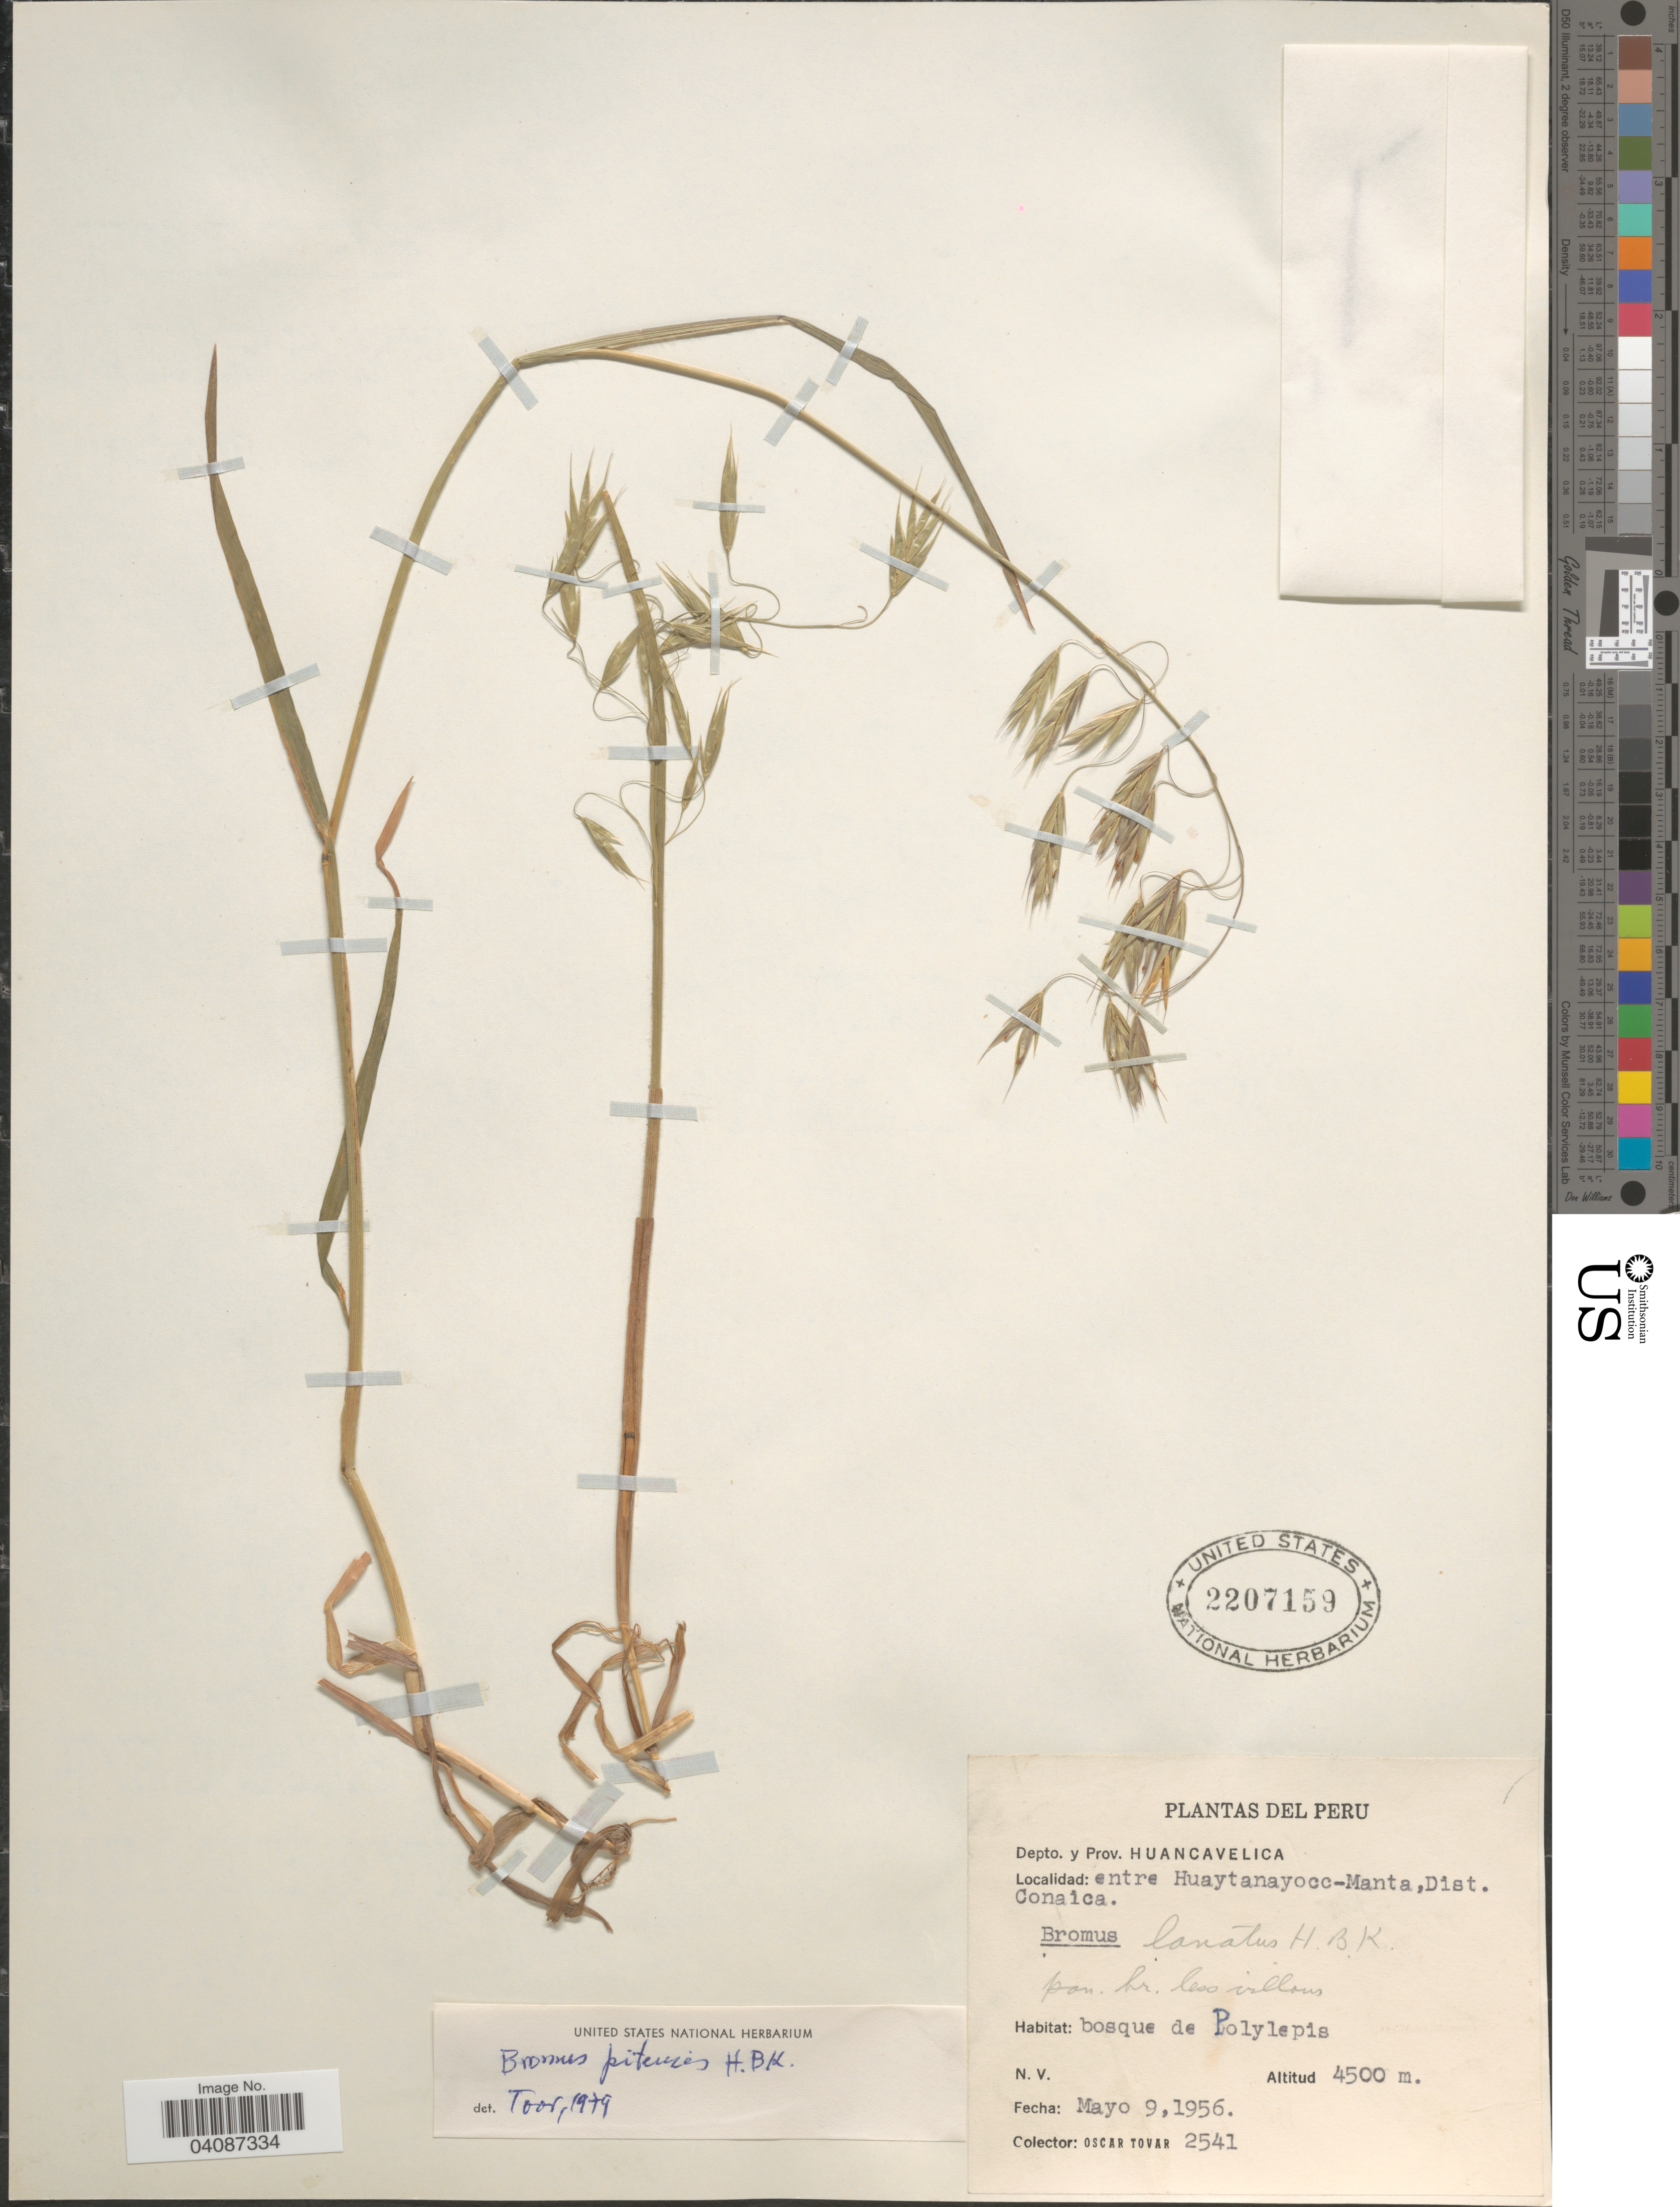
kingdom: Plantae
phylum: Tracheophyta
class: Liliopsida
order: Poales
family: Poaceae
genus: Bromus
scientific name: Bromus pitensis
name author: Kunth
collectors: Ó. Tovar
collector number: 2541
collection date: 1956-05-09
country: Peru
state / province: Huancavelica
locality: Depto. y Prov. Huancavelica. Entre Huaytanayocc- Manta, Dist. Conaica.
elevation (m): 4500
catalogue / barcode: US 2207159